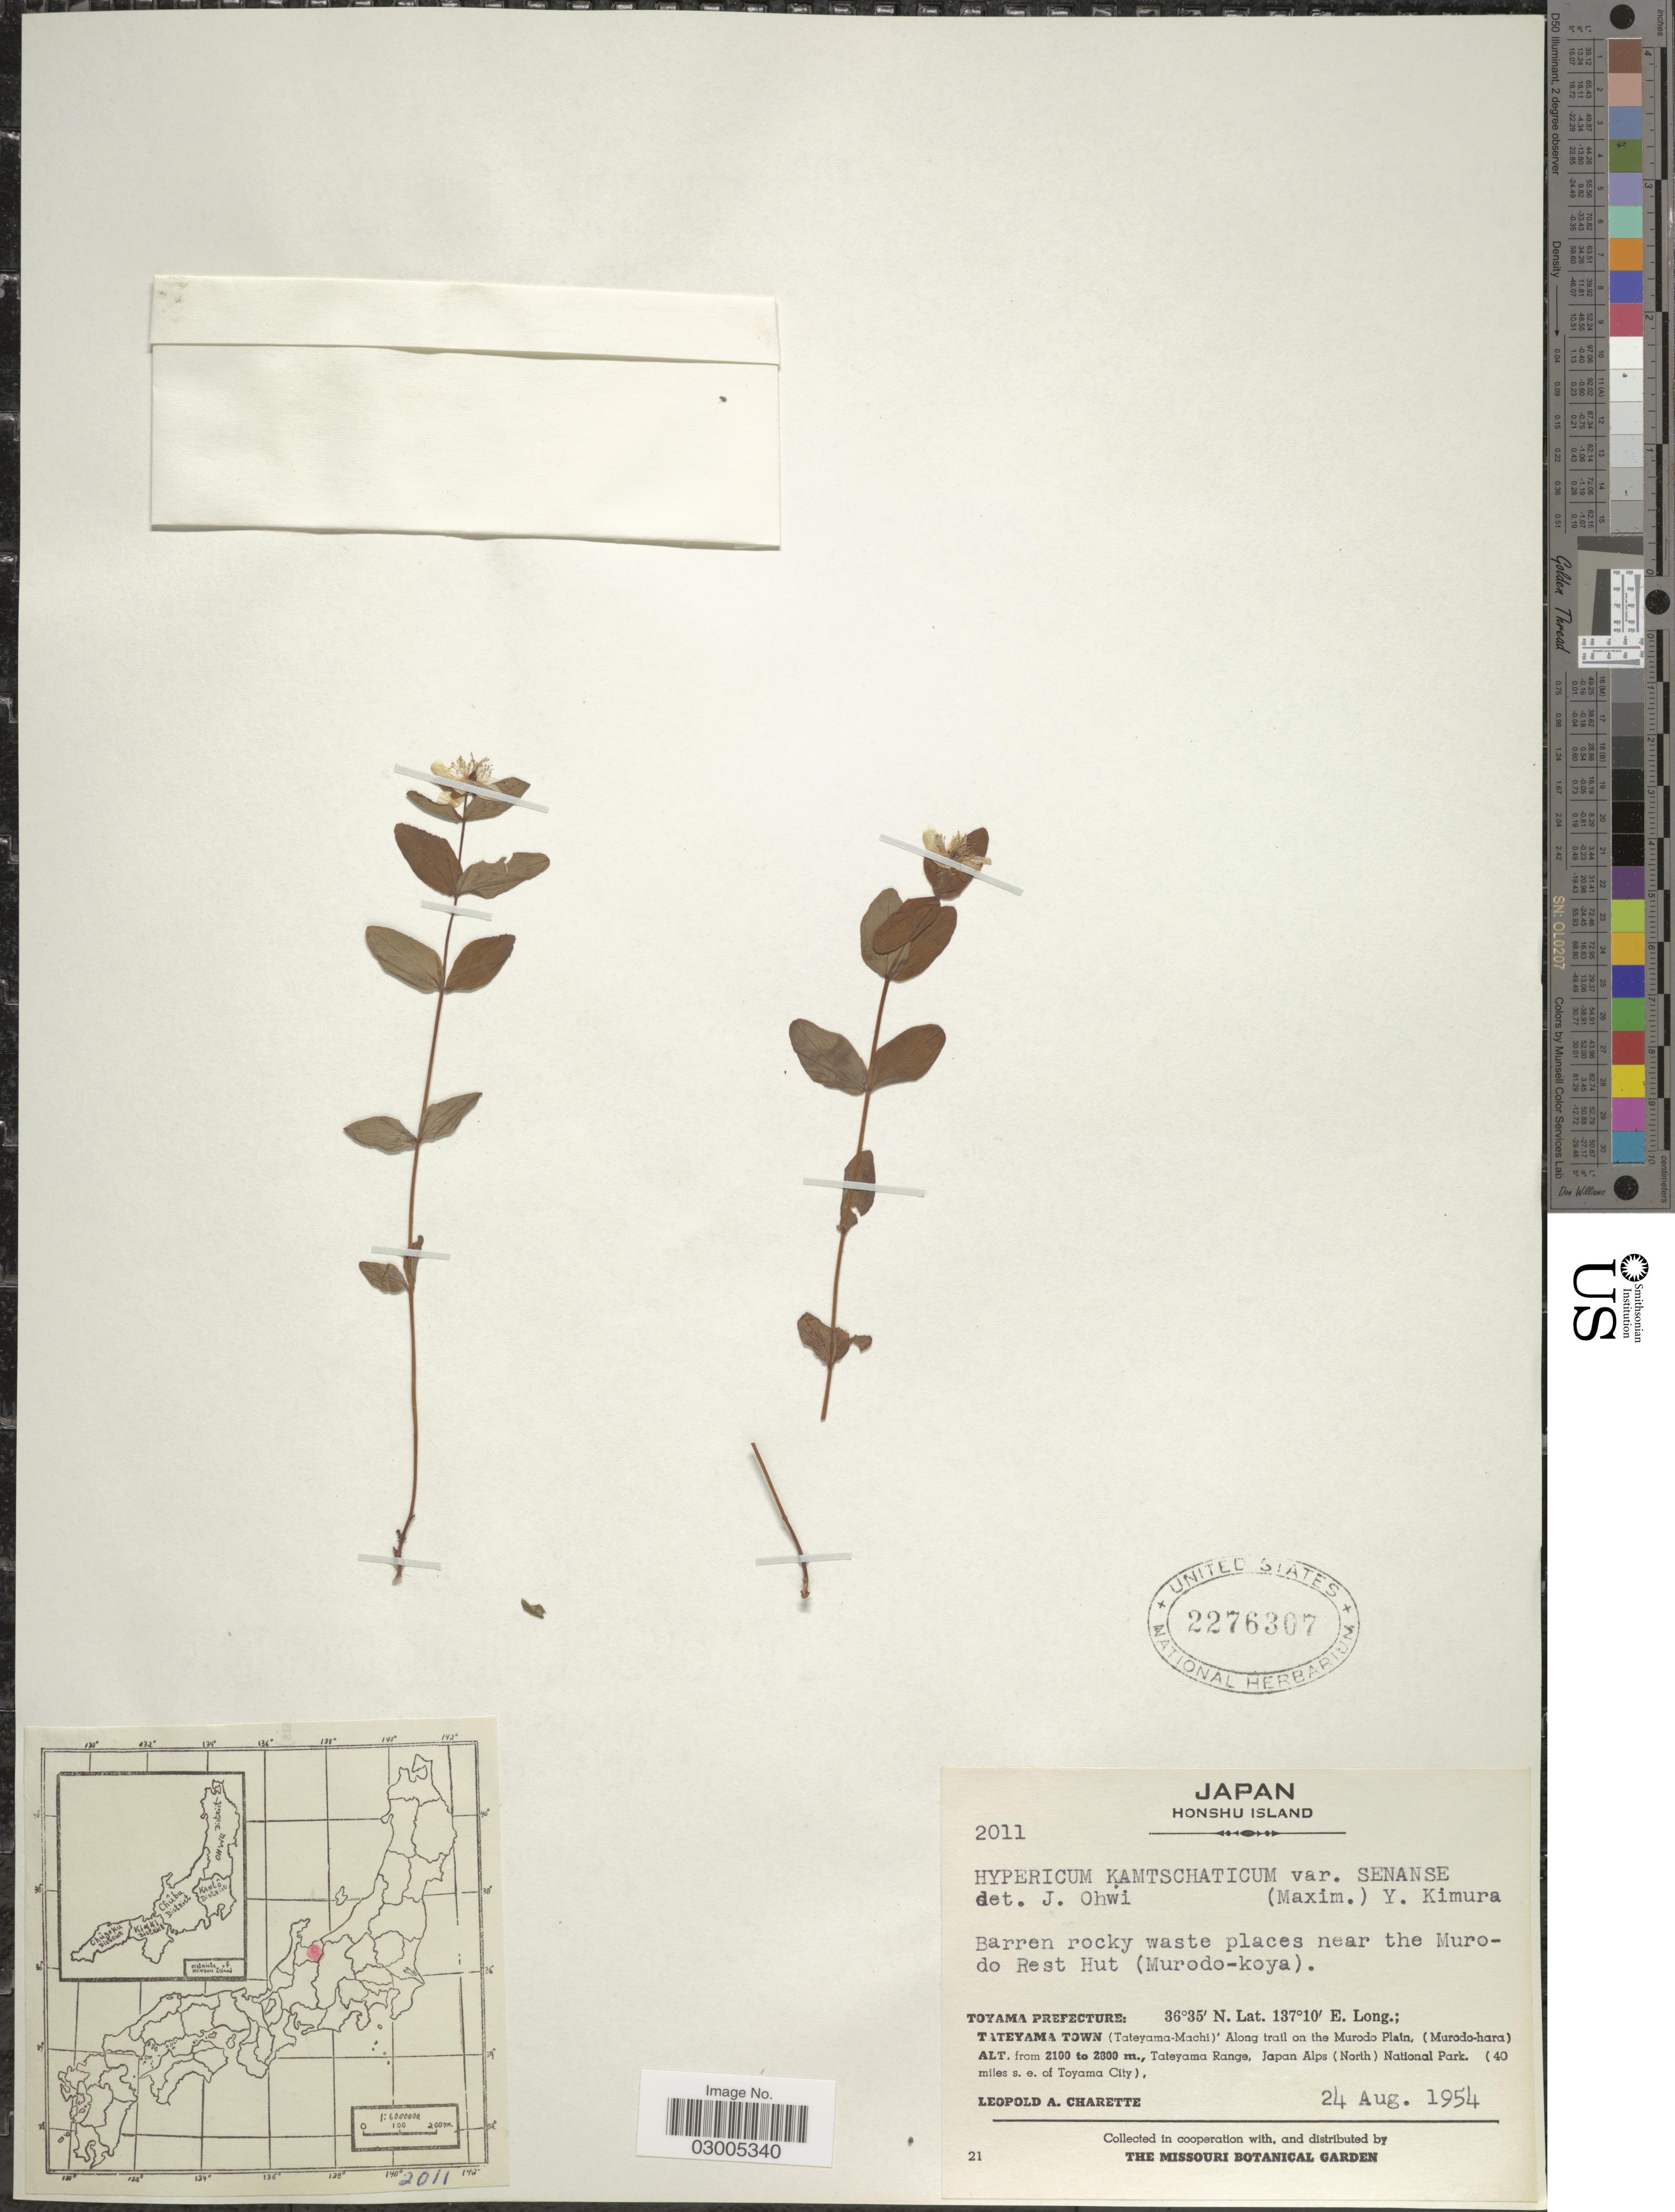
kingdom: Plantae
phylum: Tracheophyta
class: Magnoliopsida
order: Malpighiales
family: Hypericaceae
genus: Hypericum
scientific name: Hypericum kamtschaticum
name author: Ledeb.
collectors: L. A. Charette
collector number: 2011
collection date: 1954-08-24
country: Japan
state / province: Toyama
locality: Honshu Island. Barren rocky waste places near the Murodo Rest Hut (Murodo-koya). Toyama Prefecture. Tateyama Town (tateyama-Machi). Along trail on the Murodo Plain, (Murodo-hara), Tateyama Range, Japan Alps (North) National Park. (40 miles s.e. of Toyama City).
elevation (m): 2100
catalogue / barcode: US 2276307